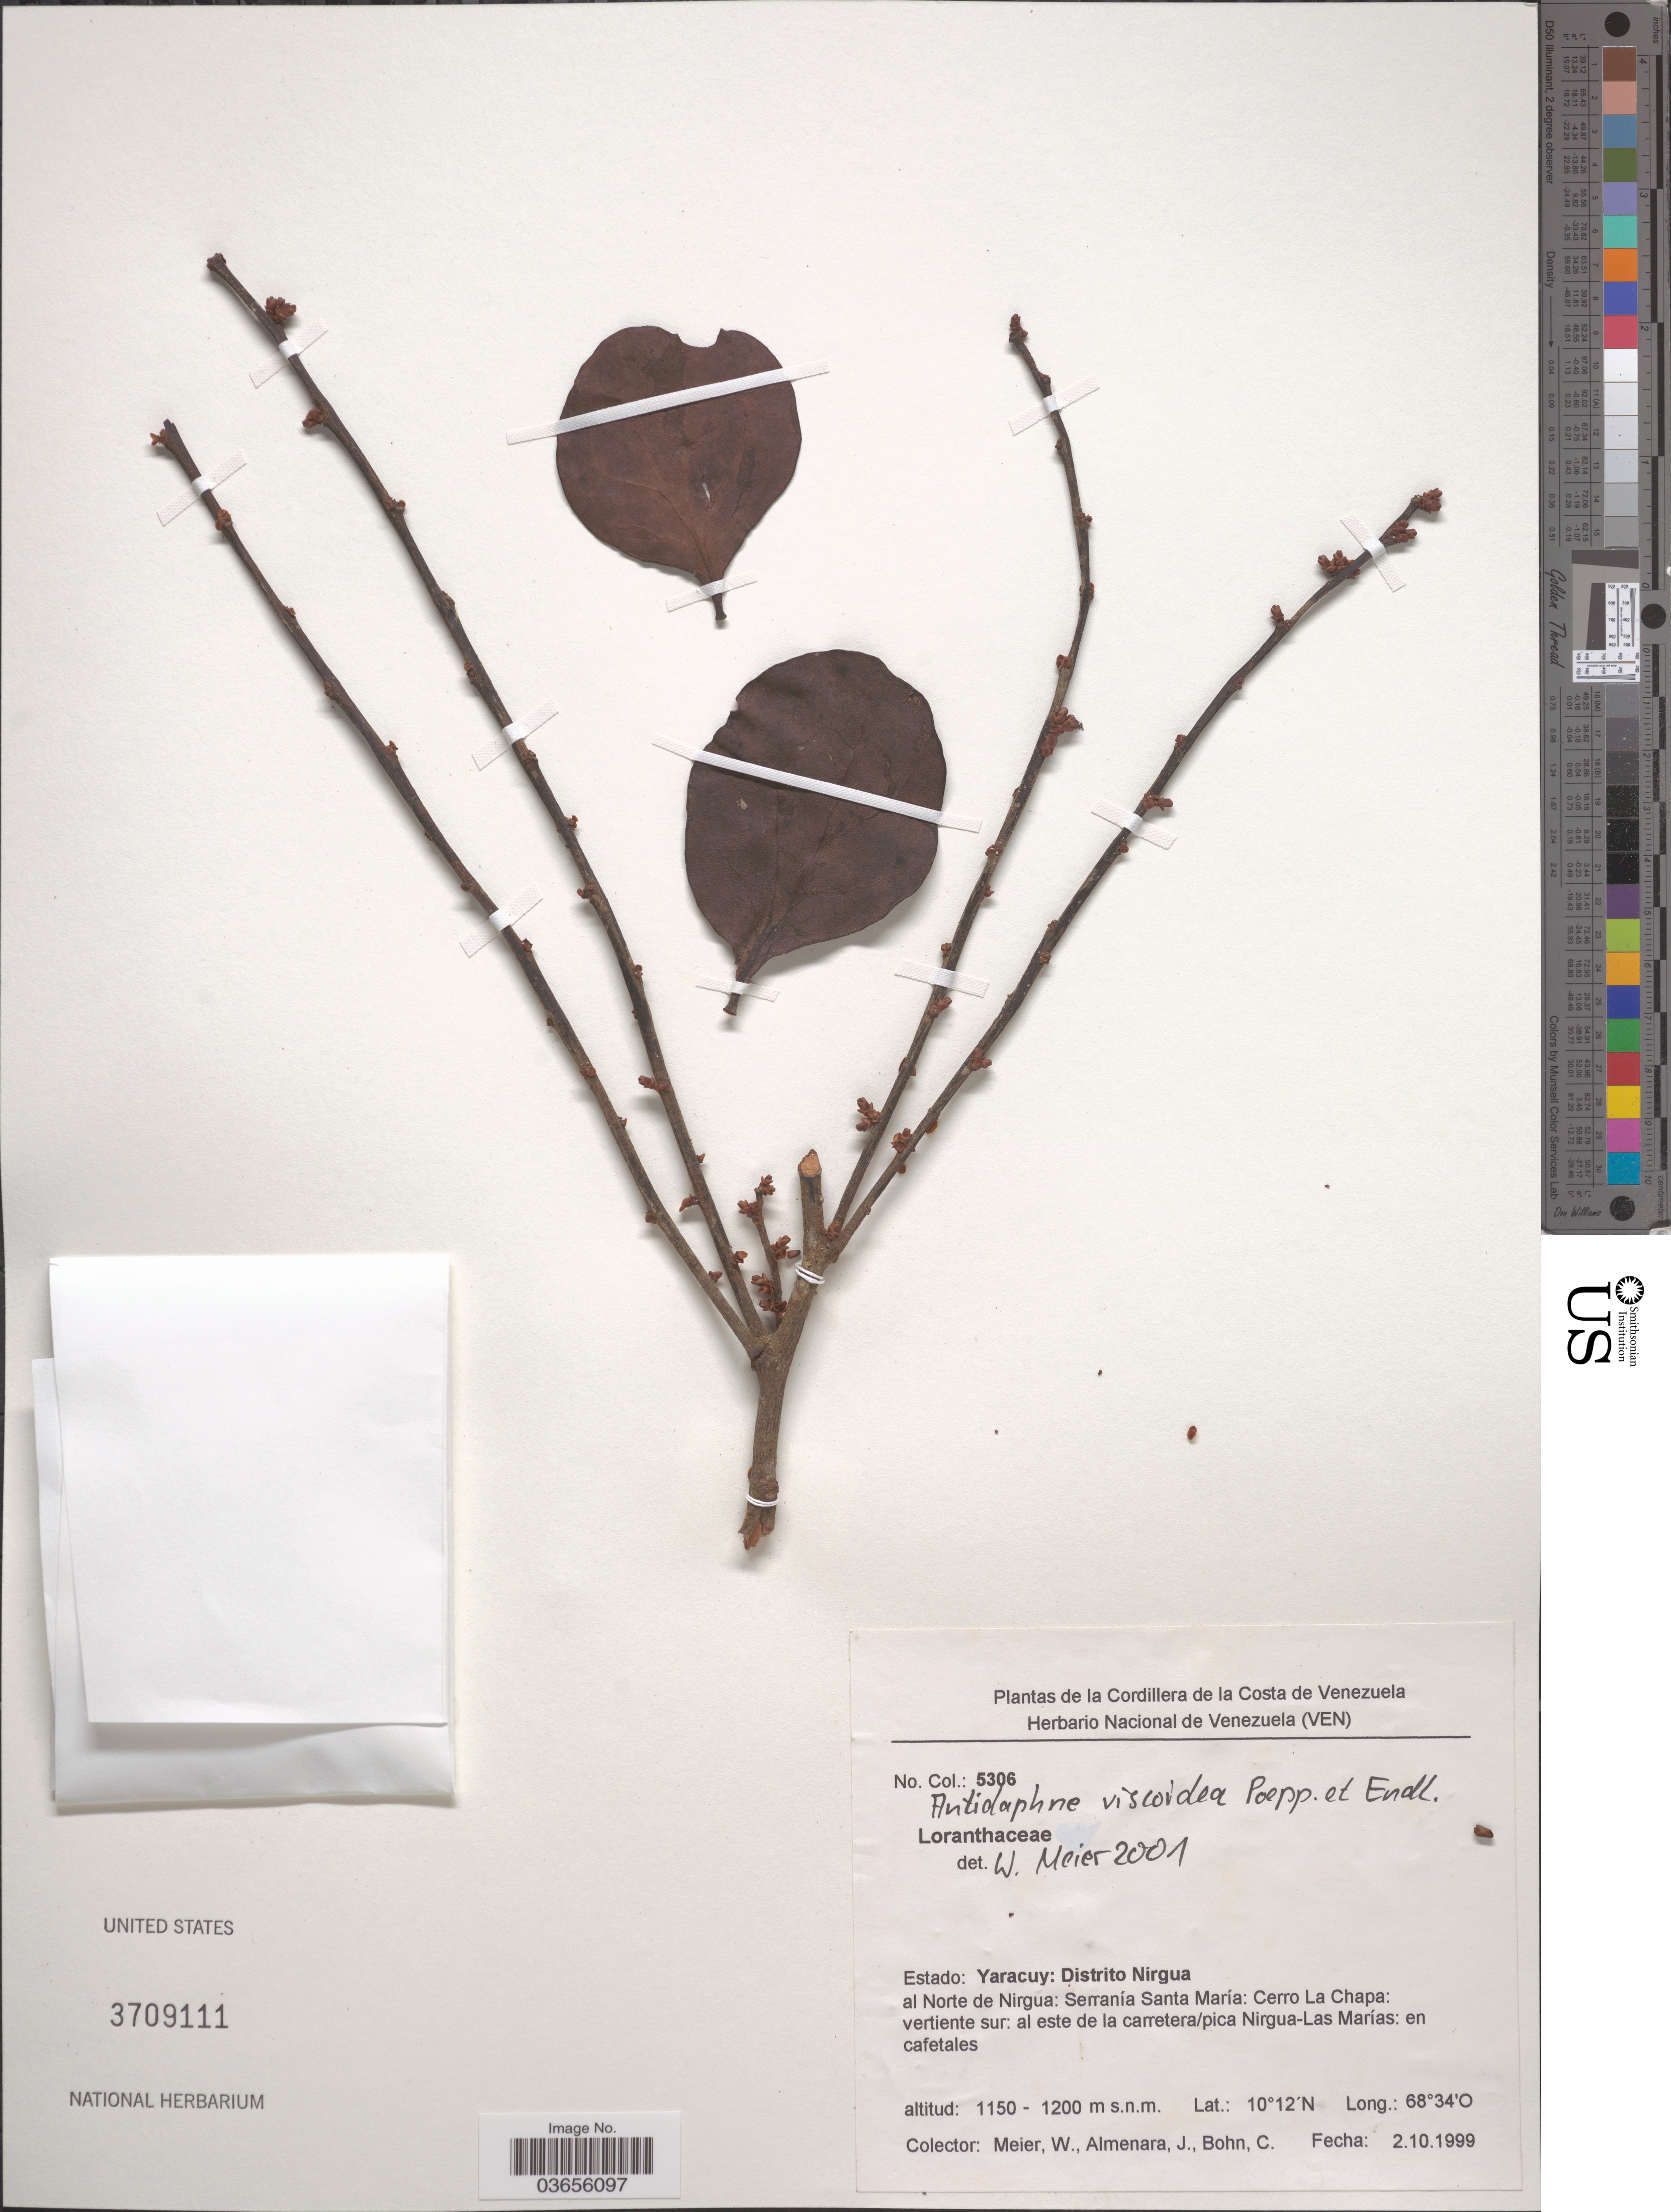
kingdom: Plantae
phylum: Tracheophyta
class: Magnoliopsida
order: Santalales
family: Santalaceae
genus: Antidaphne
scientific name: Antidaphne viscoidea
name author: Poepp. & Endl.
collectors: W. Meier, J. Almenara & C. Bohn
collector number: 5306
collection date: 1999-10-02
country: Venezuela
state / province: Yaracuy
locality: Distrito Nirgua. Al Norte de Nirgua: Serranía Santa María: Cerro La Chapa: vertiente sur: al este de la carretera/pica Nirgua-Las Marías: en cafetales.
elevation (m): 1150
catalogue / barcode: US 3709111